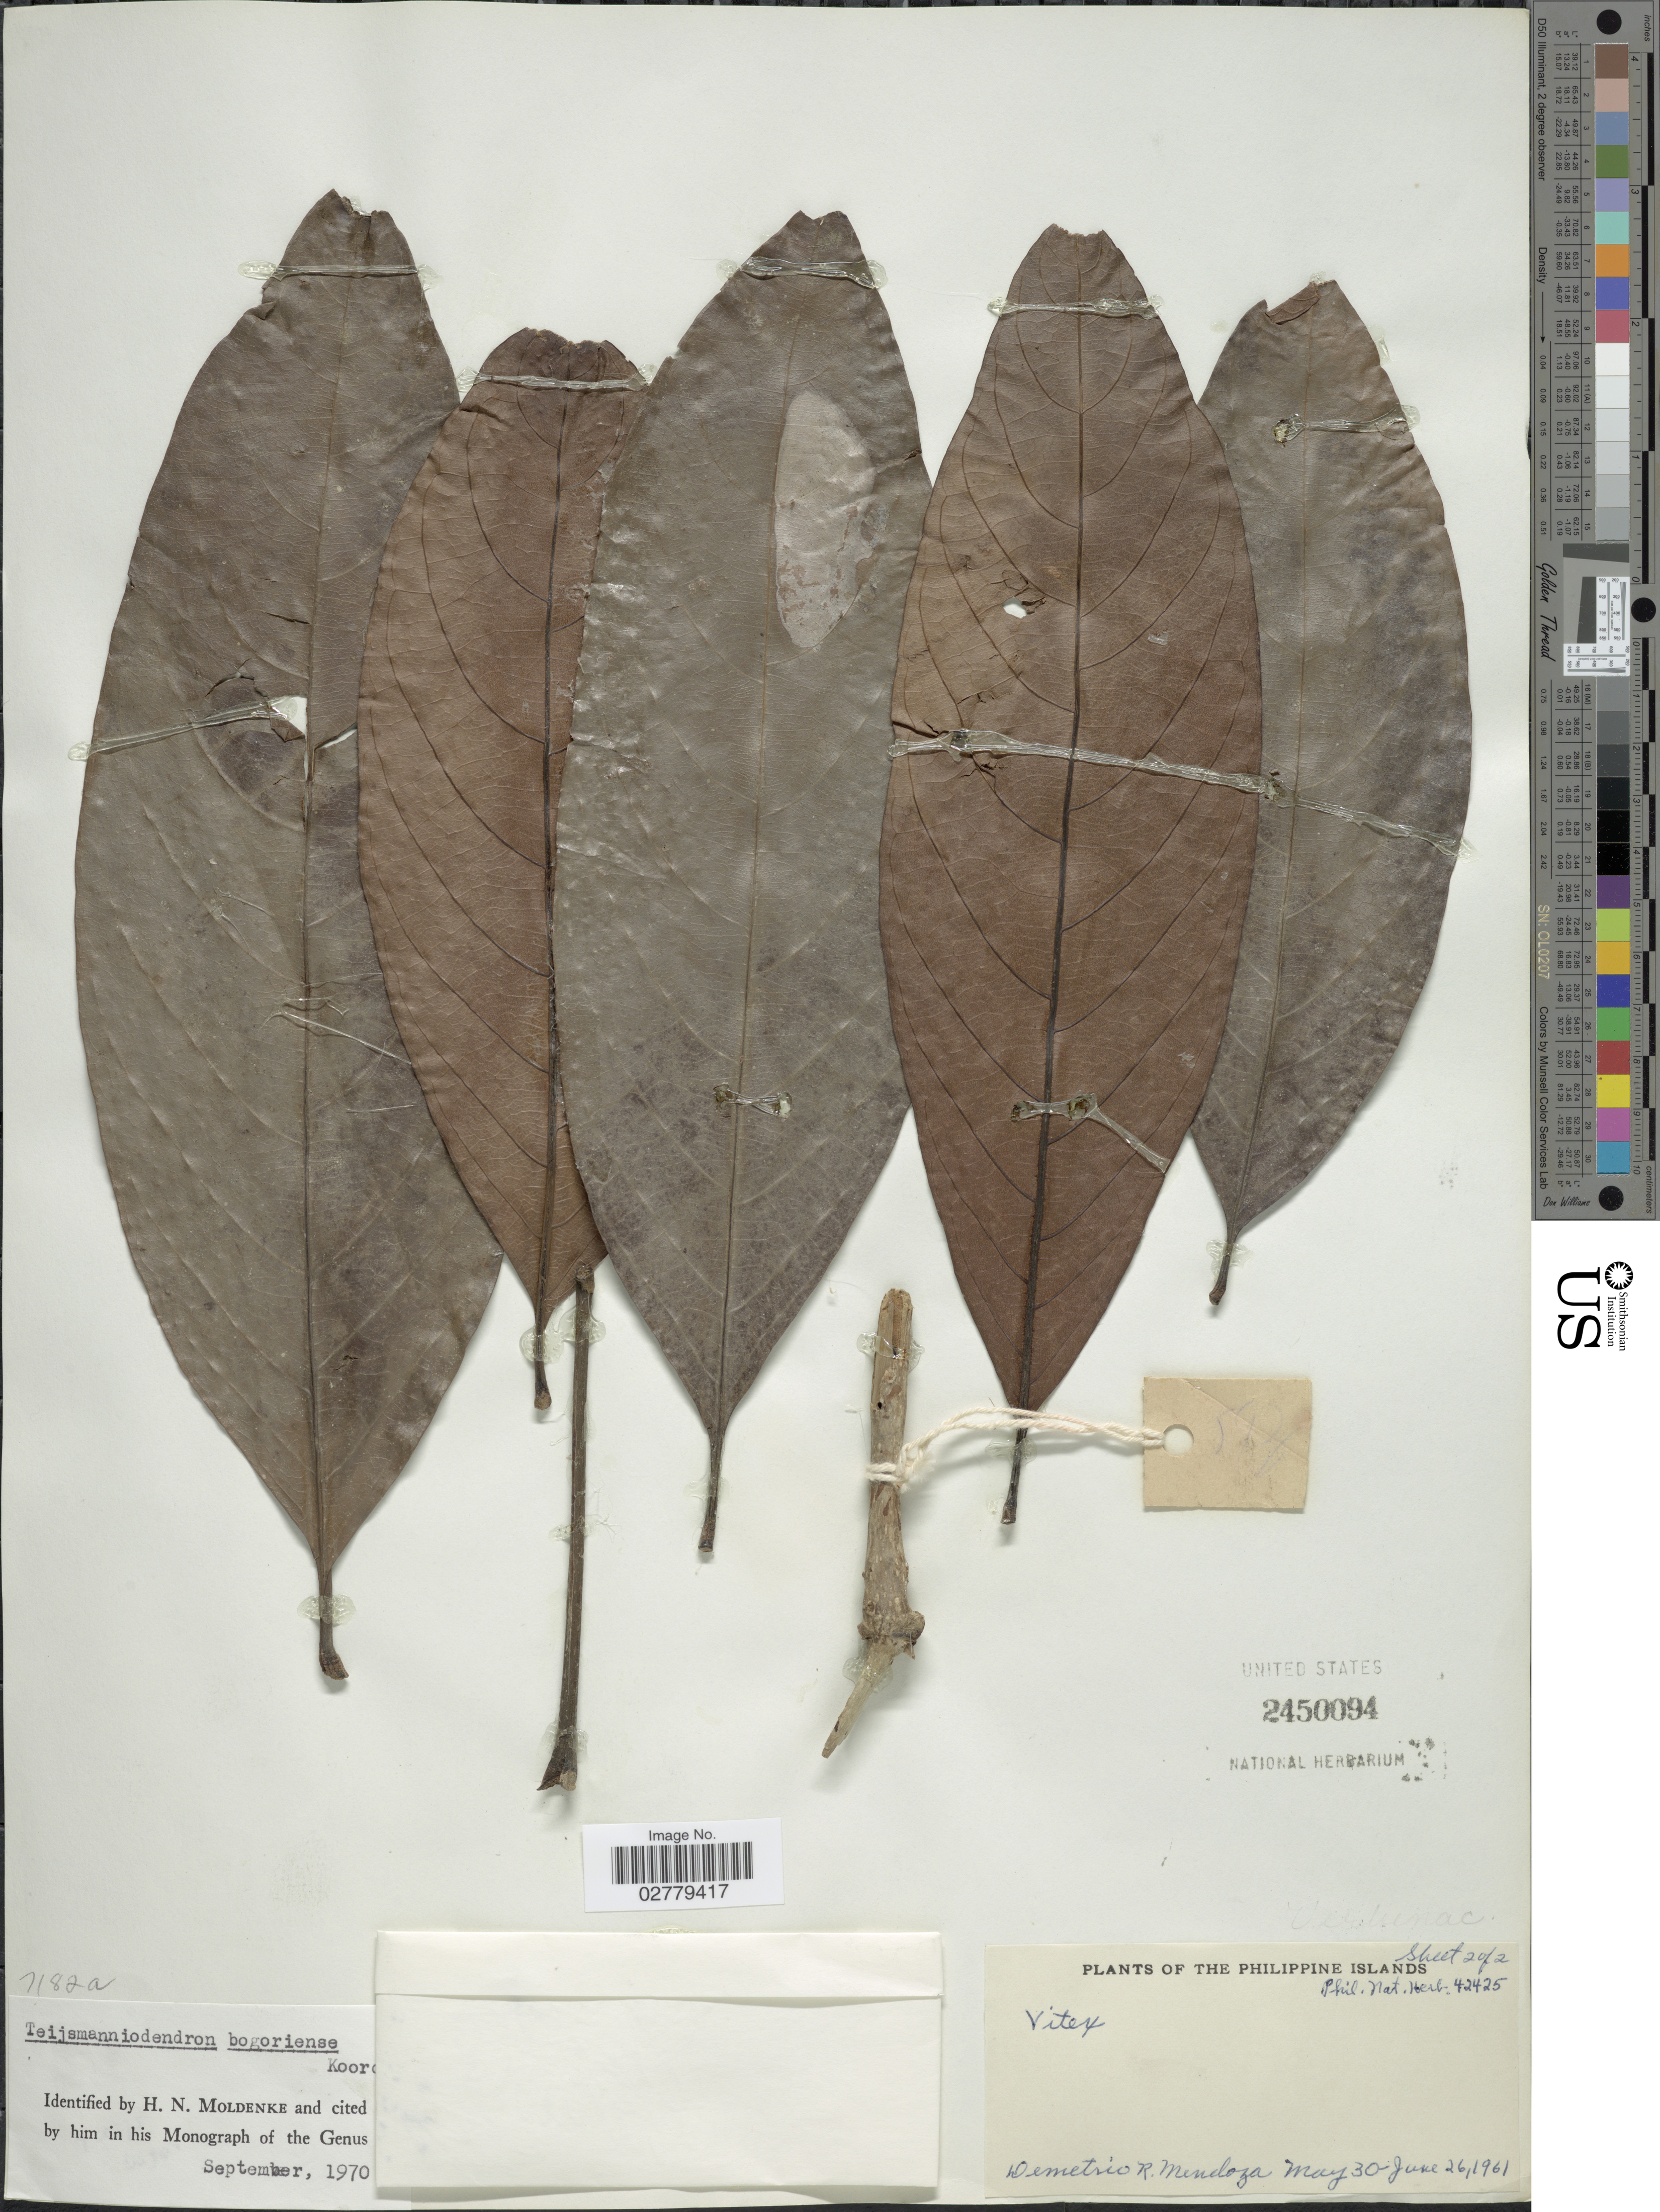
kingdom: Plantae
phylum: Tracheophyta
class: Magnoliopsida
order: Lamiales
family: Lamiaceae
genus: Teijsmanniodendron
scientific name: Teijsmanniodendron bogoriense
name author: Koord.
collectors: D. Mendoza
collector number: Phil.Nat.Herb. 42425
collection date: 1961-05-30/1961-06-26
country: Philippines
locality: Philippine Islands.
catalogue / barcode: US 2450094